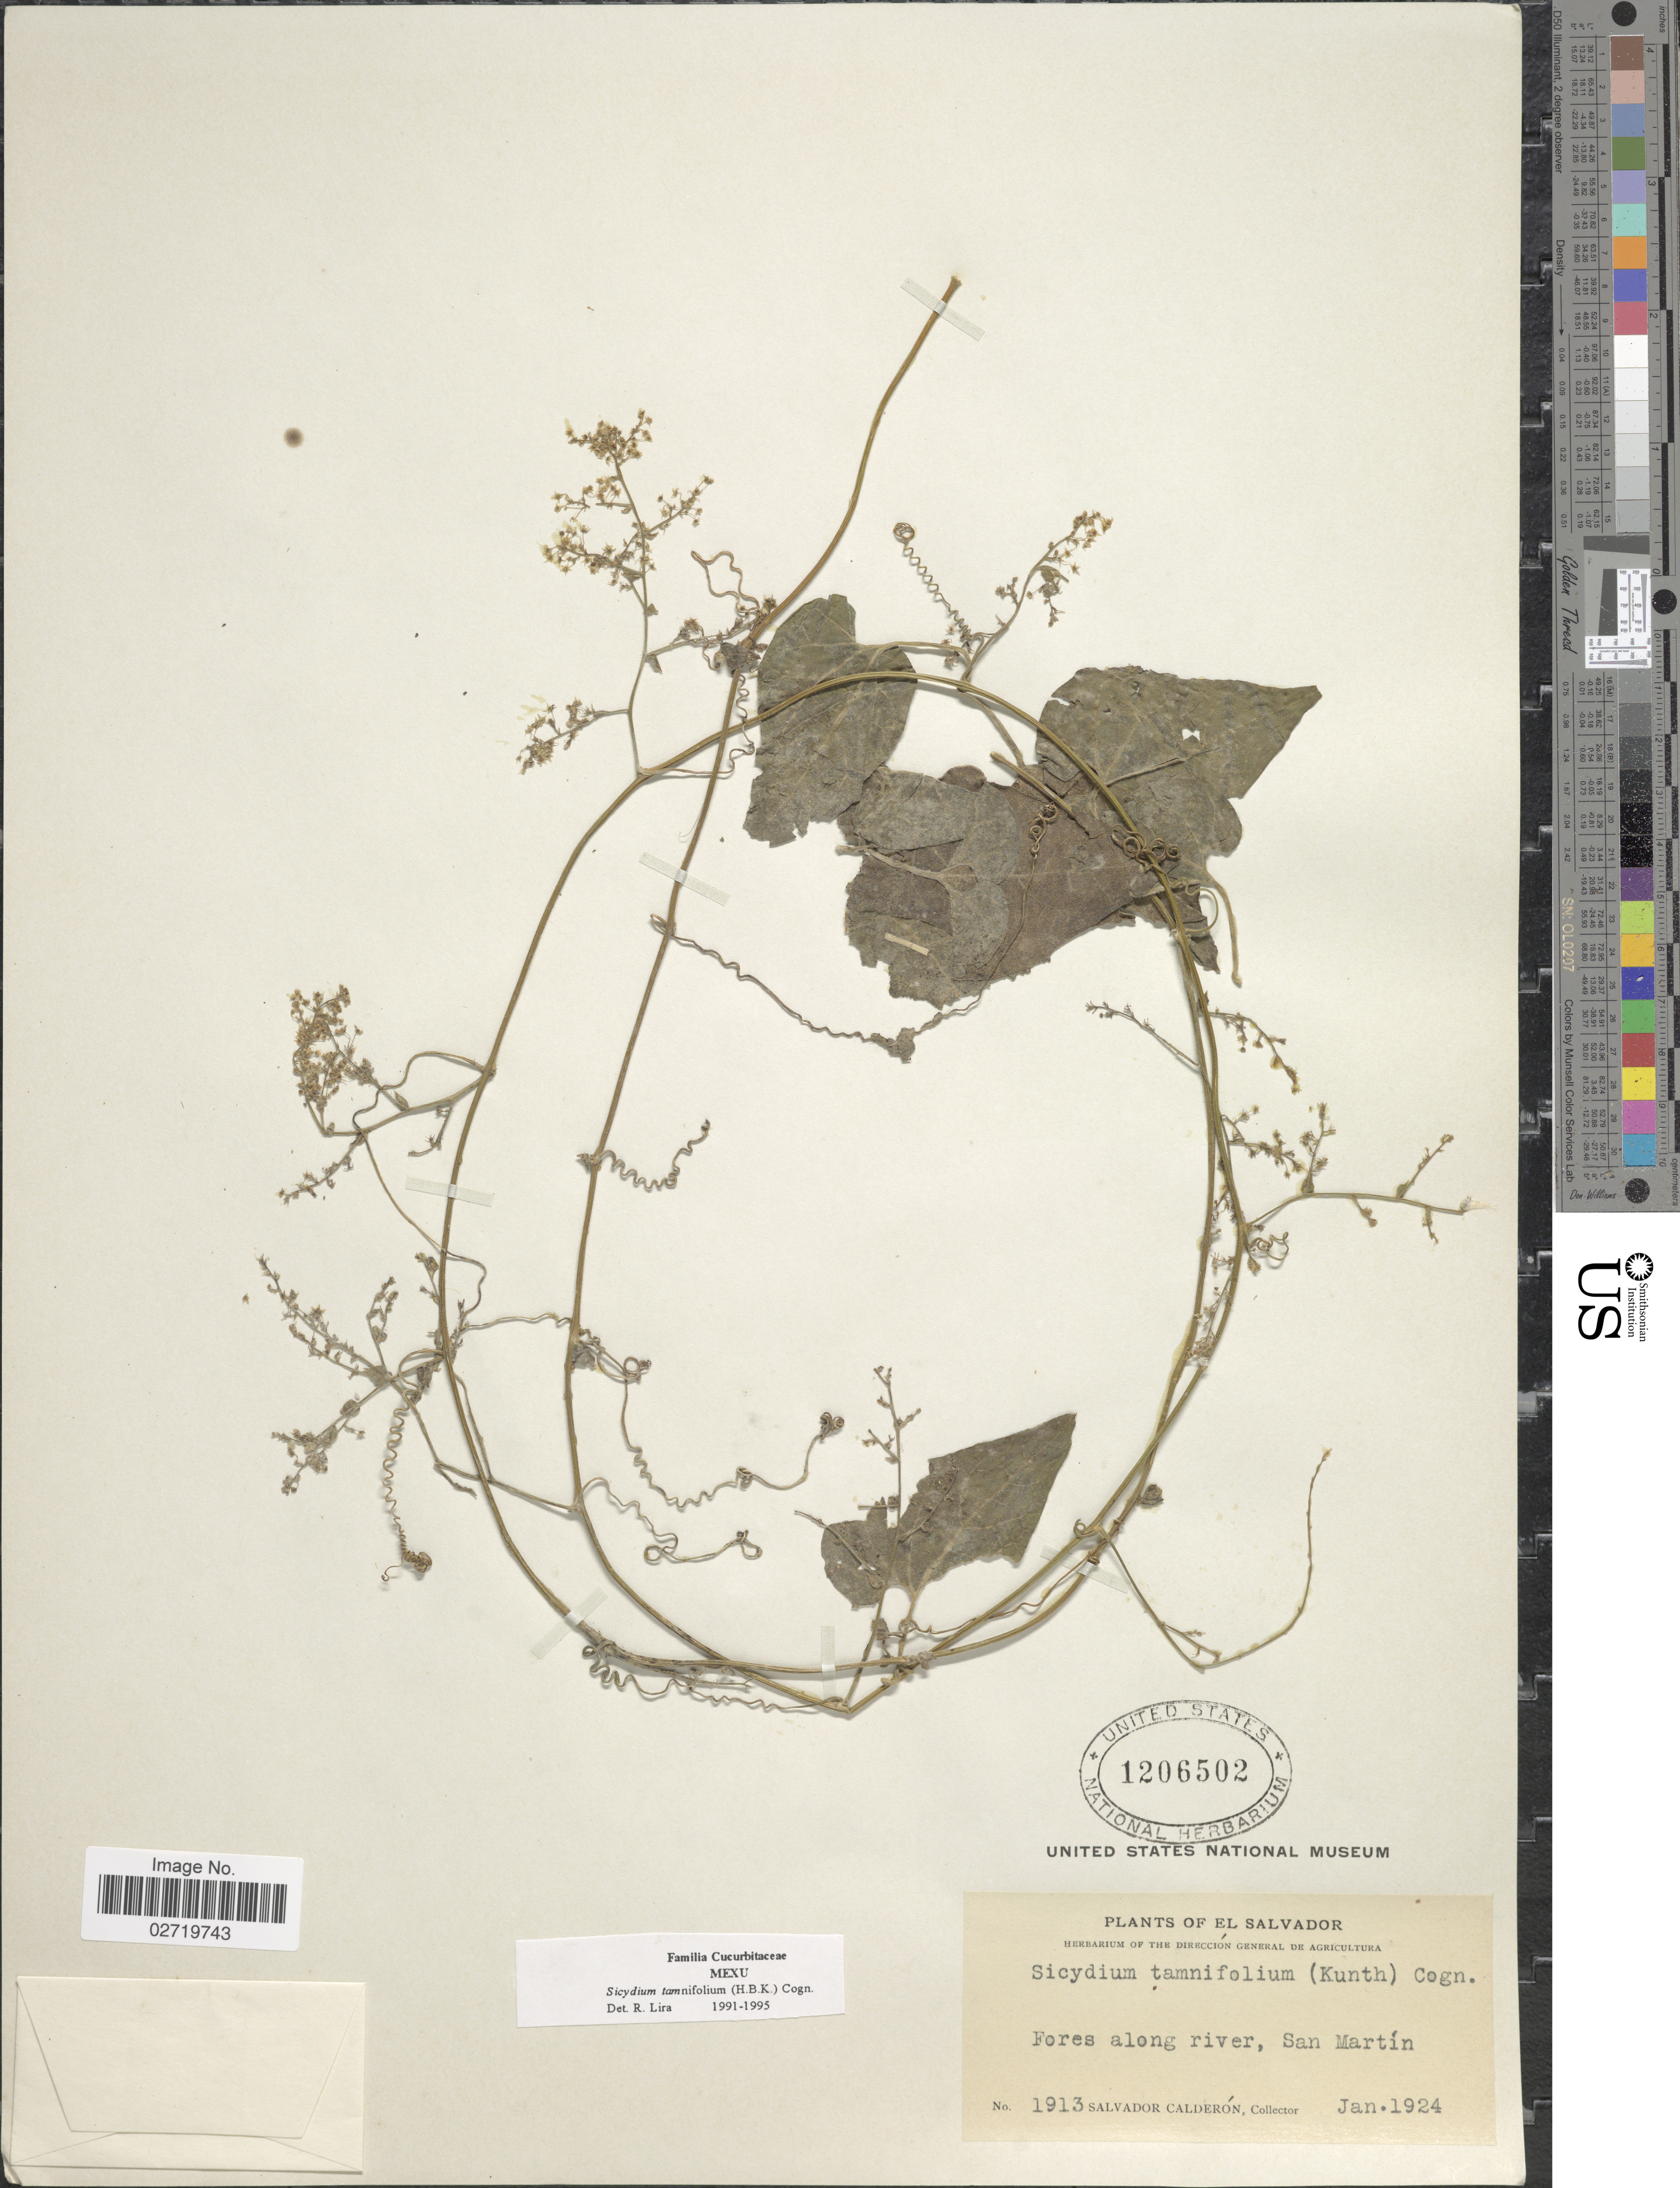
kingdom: Plantae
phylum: Tracheophyta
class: Magnoliopsida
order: Cucurbitales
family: Cucurbitaceae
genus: Sicydium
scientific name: Sicydium tamnifolium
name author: (Kunth) Cogn.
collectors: S. Calderón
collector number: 1913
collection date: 1924-01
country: El Salvador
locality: Fores along river, San Martín.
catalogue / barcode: US 1206502